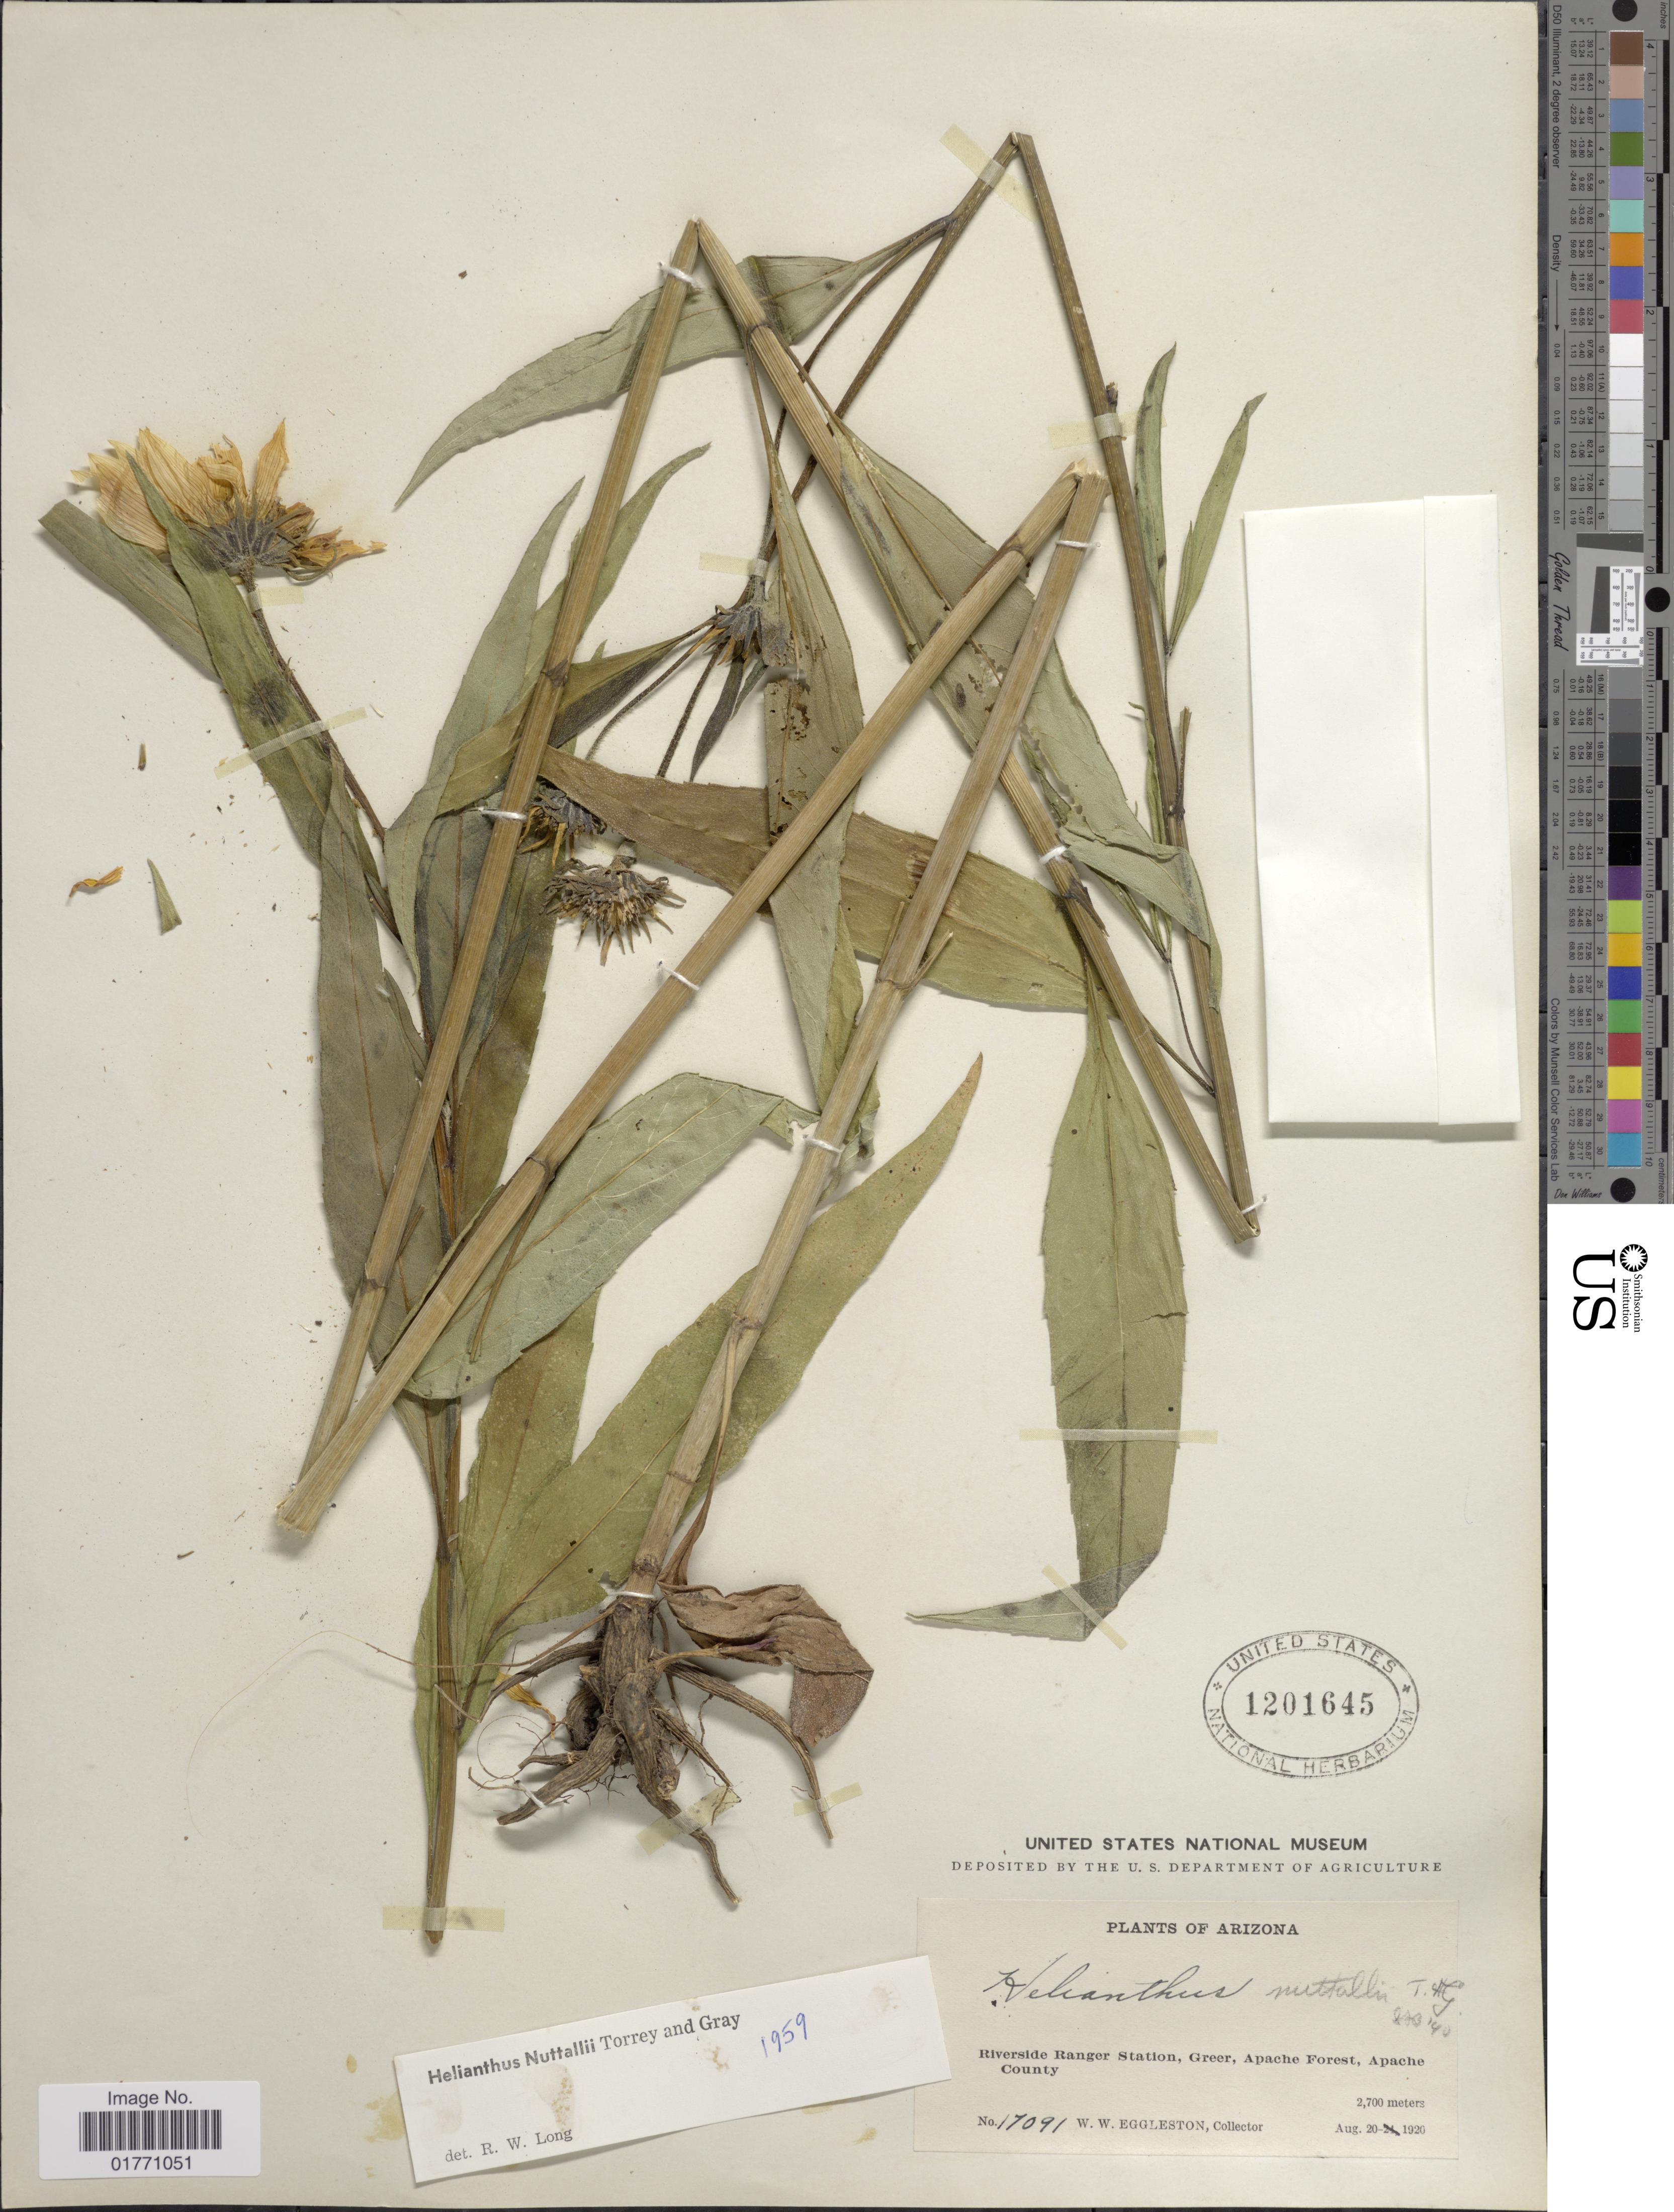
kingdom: Plantae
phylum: Tracheophyta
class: Magnoliopsida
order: Asterales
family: Asteraceae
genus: Helianthus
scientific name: Helianthus nuttallii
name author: Torr. & A. Gray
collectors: W. W. Eggleston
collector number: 17091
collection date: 1920-08-20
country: United States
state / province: Arizona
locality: Riverside Ranger Station, Greer, Apache Forest, Apache County.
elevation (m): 2700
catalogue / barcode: US 1201645